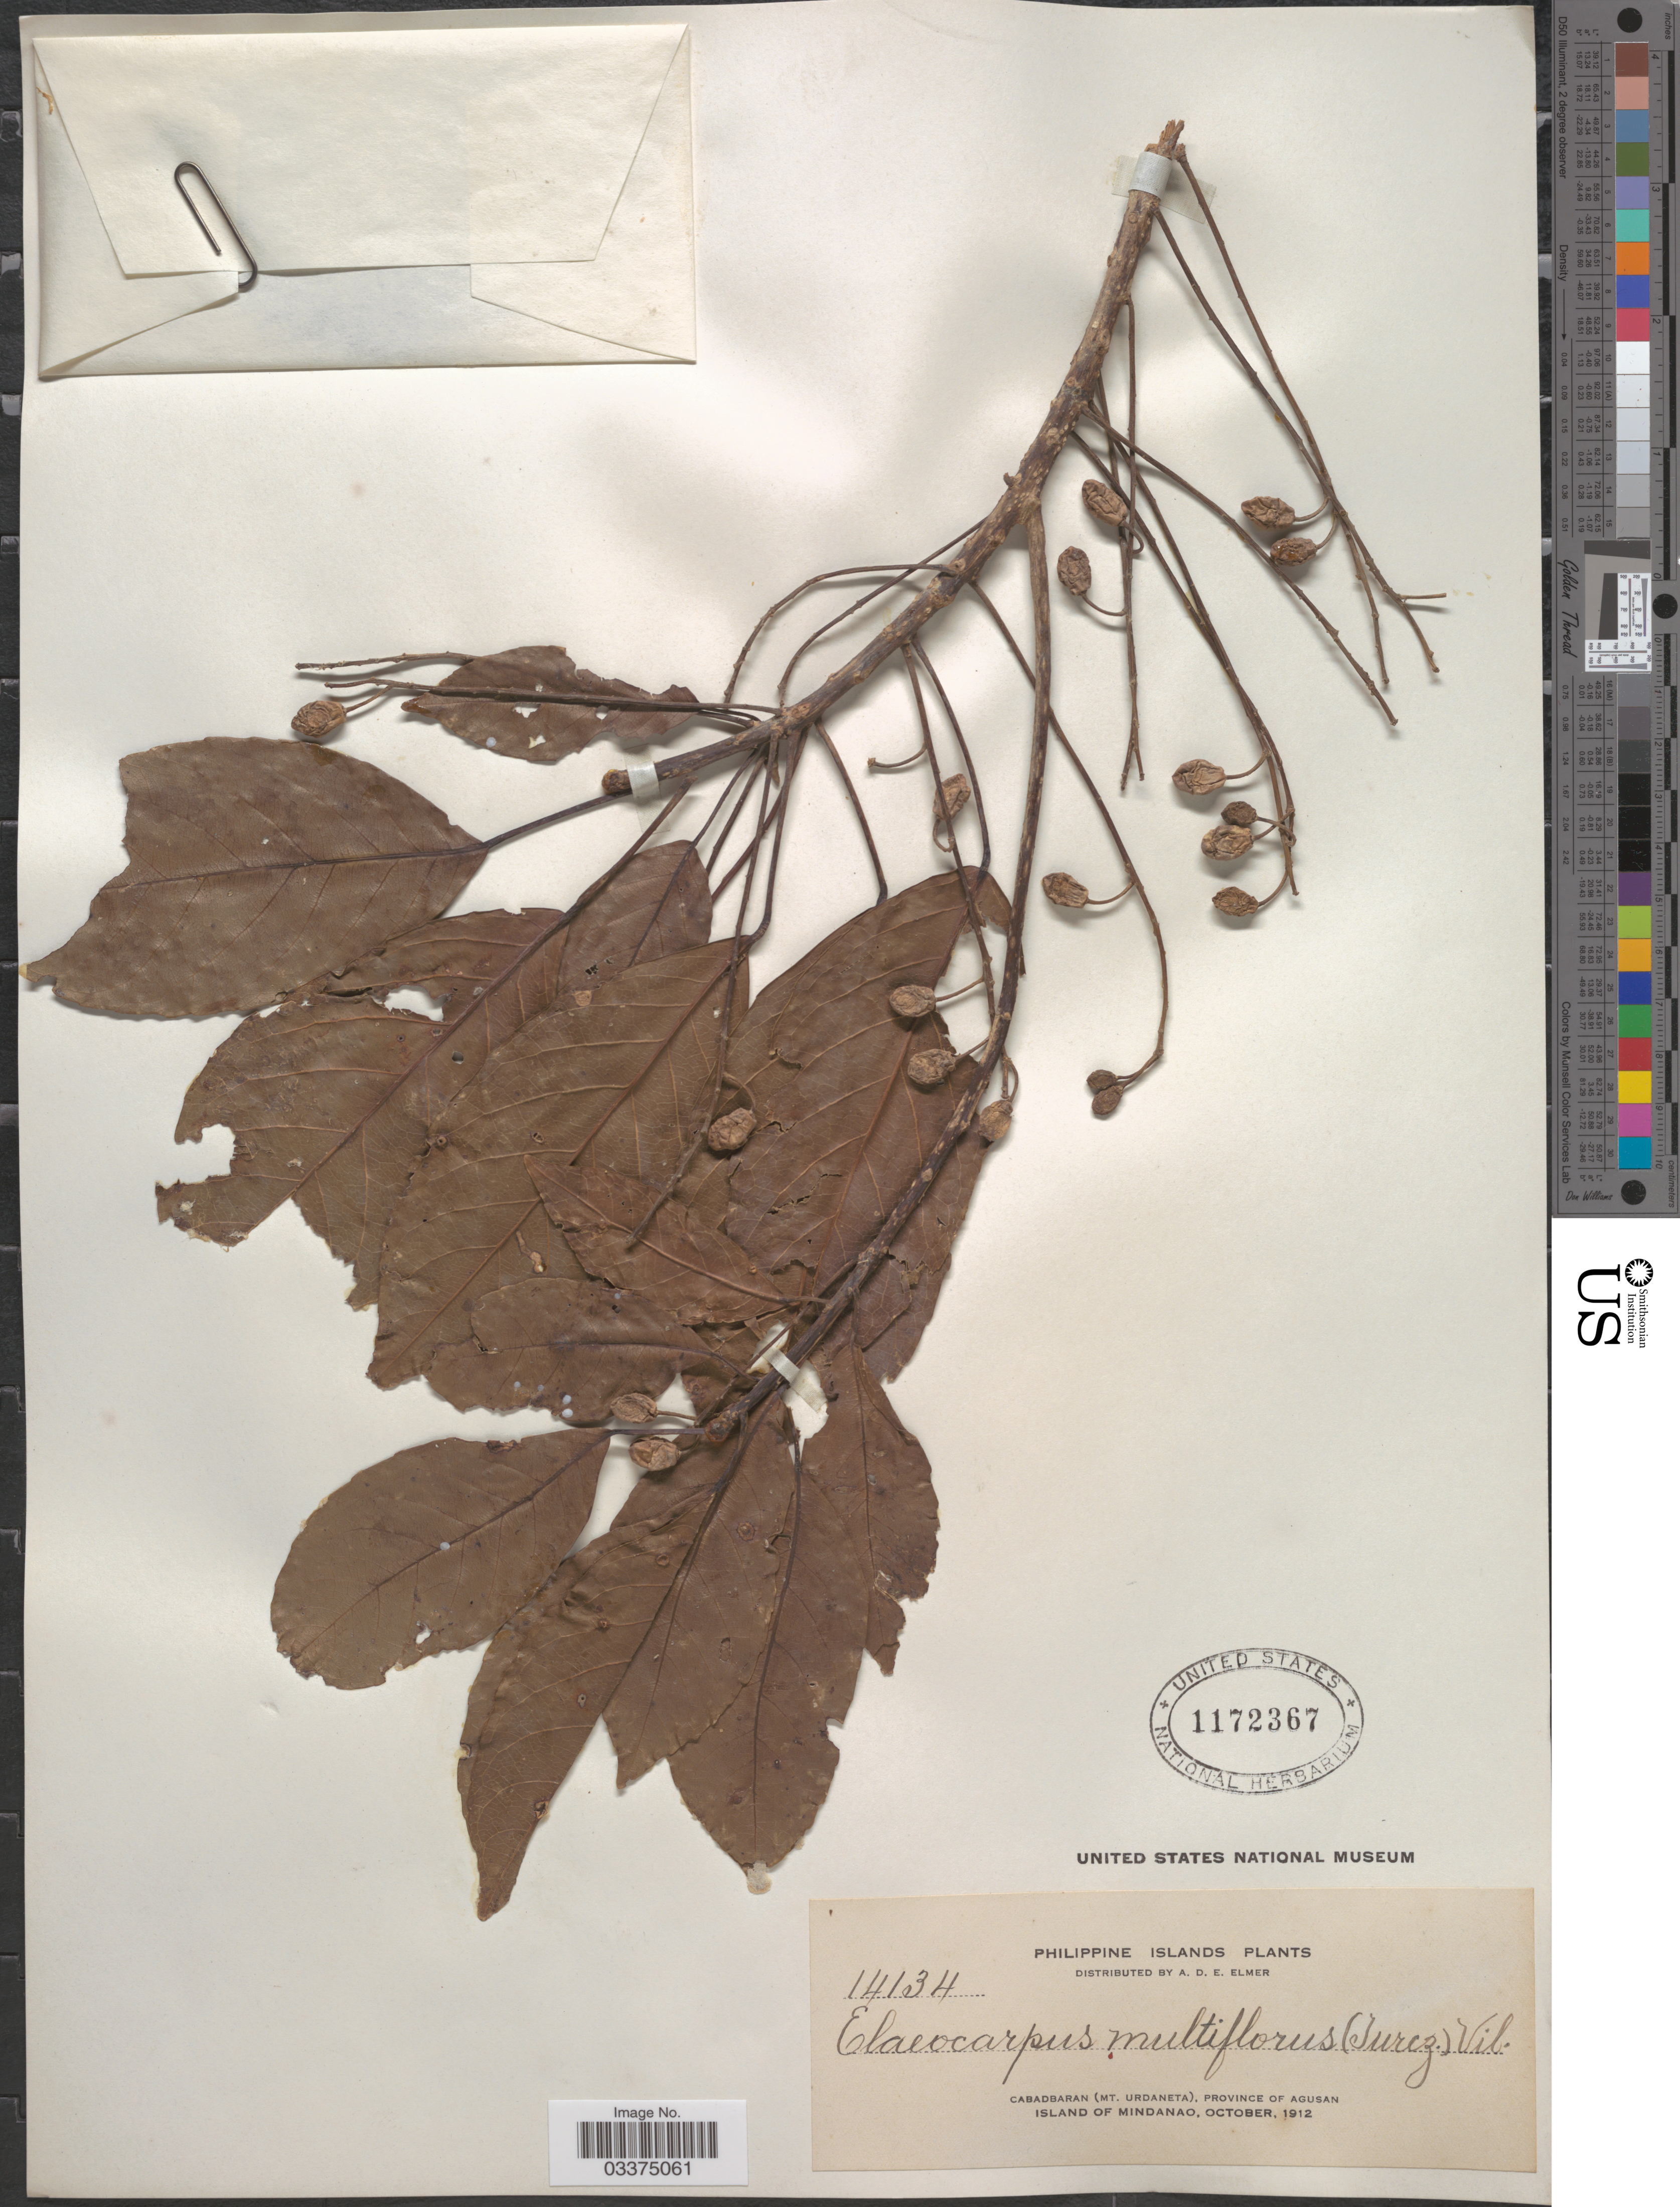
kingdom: Plantae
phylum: Tracheophyta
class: Magnoliopsida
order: Oxalidales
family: Elaeocarpaceae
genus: Elaeocarpus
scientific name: Elaeocarpus multiflorus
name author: (Turcz.) Fern.-Vill.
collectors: A. D. E. Elmer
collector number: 14134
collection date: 1912-10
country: Philippines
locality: Cabadbaran (Mt. Urdaneta), Province of Agusan. Island of Mindanao.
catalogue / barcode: US 1172367